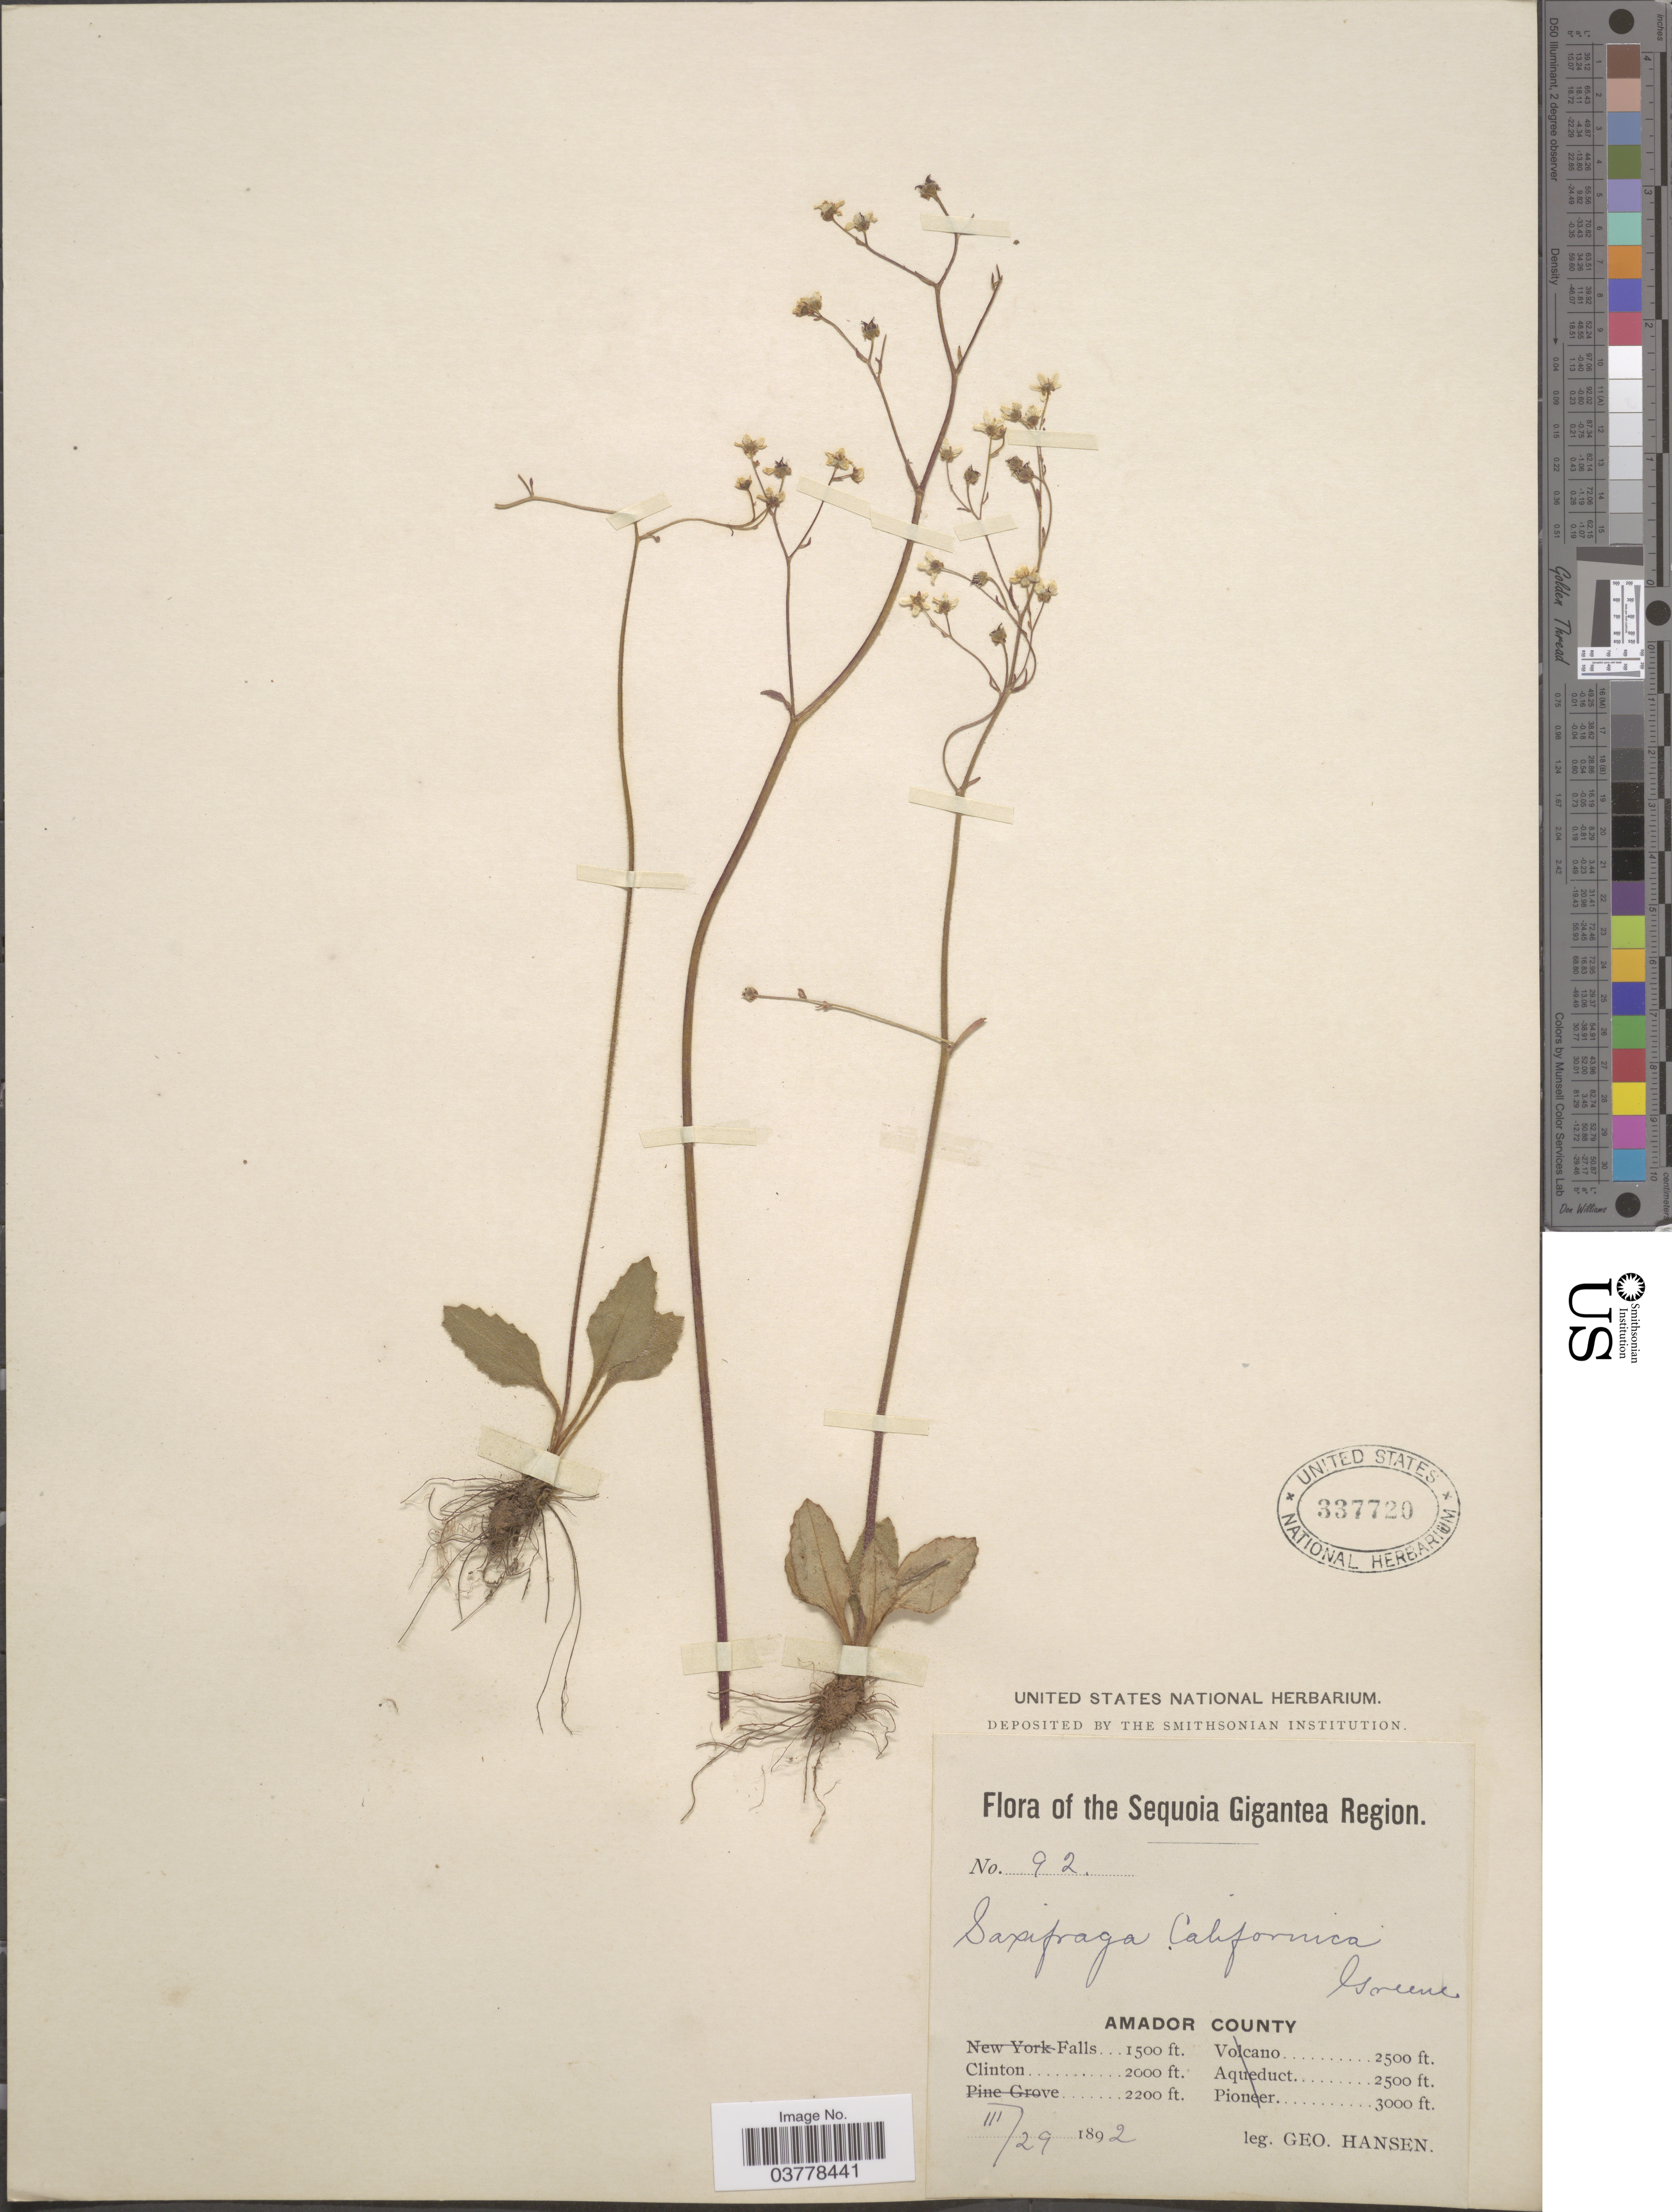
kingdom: Plantae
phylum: Tracheophyta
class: Magnoliopsida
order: Saxifragales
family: Saxifragaceae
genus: Micranthes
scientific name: Micranthes californica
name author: (Greene) Small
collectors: G. Hansen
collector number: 92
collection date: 1892-03-29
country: United States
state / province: California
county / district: Amador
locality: Sequoia Gigantea Region. Amador County. Clinton.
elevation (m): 610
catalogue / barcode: US 337720